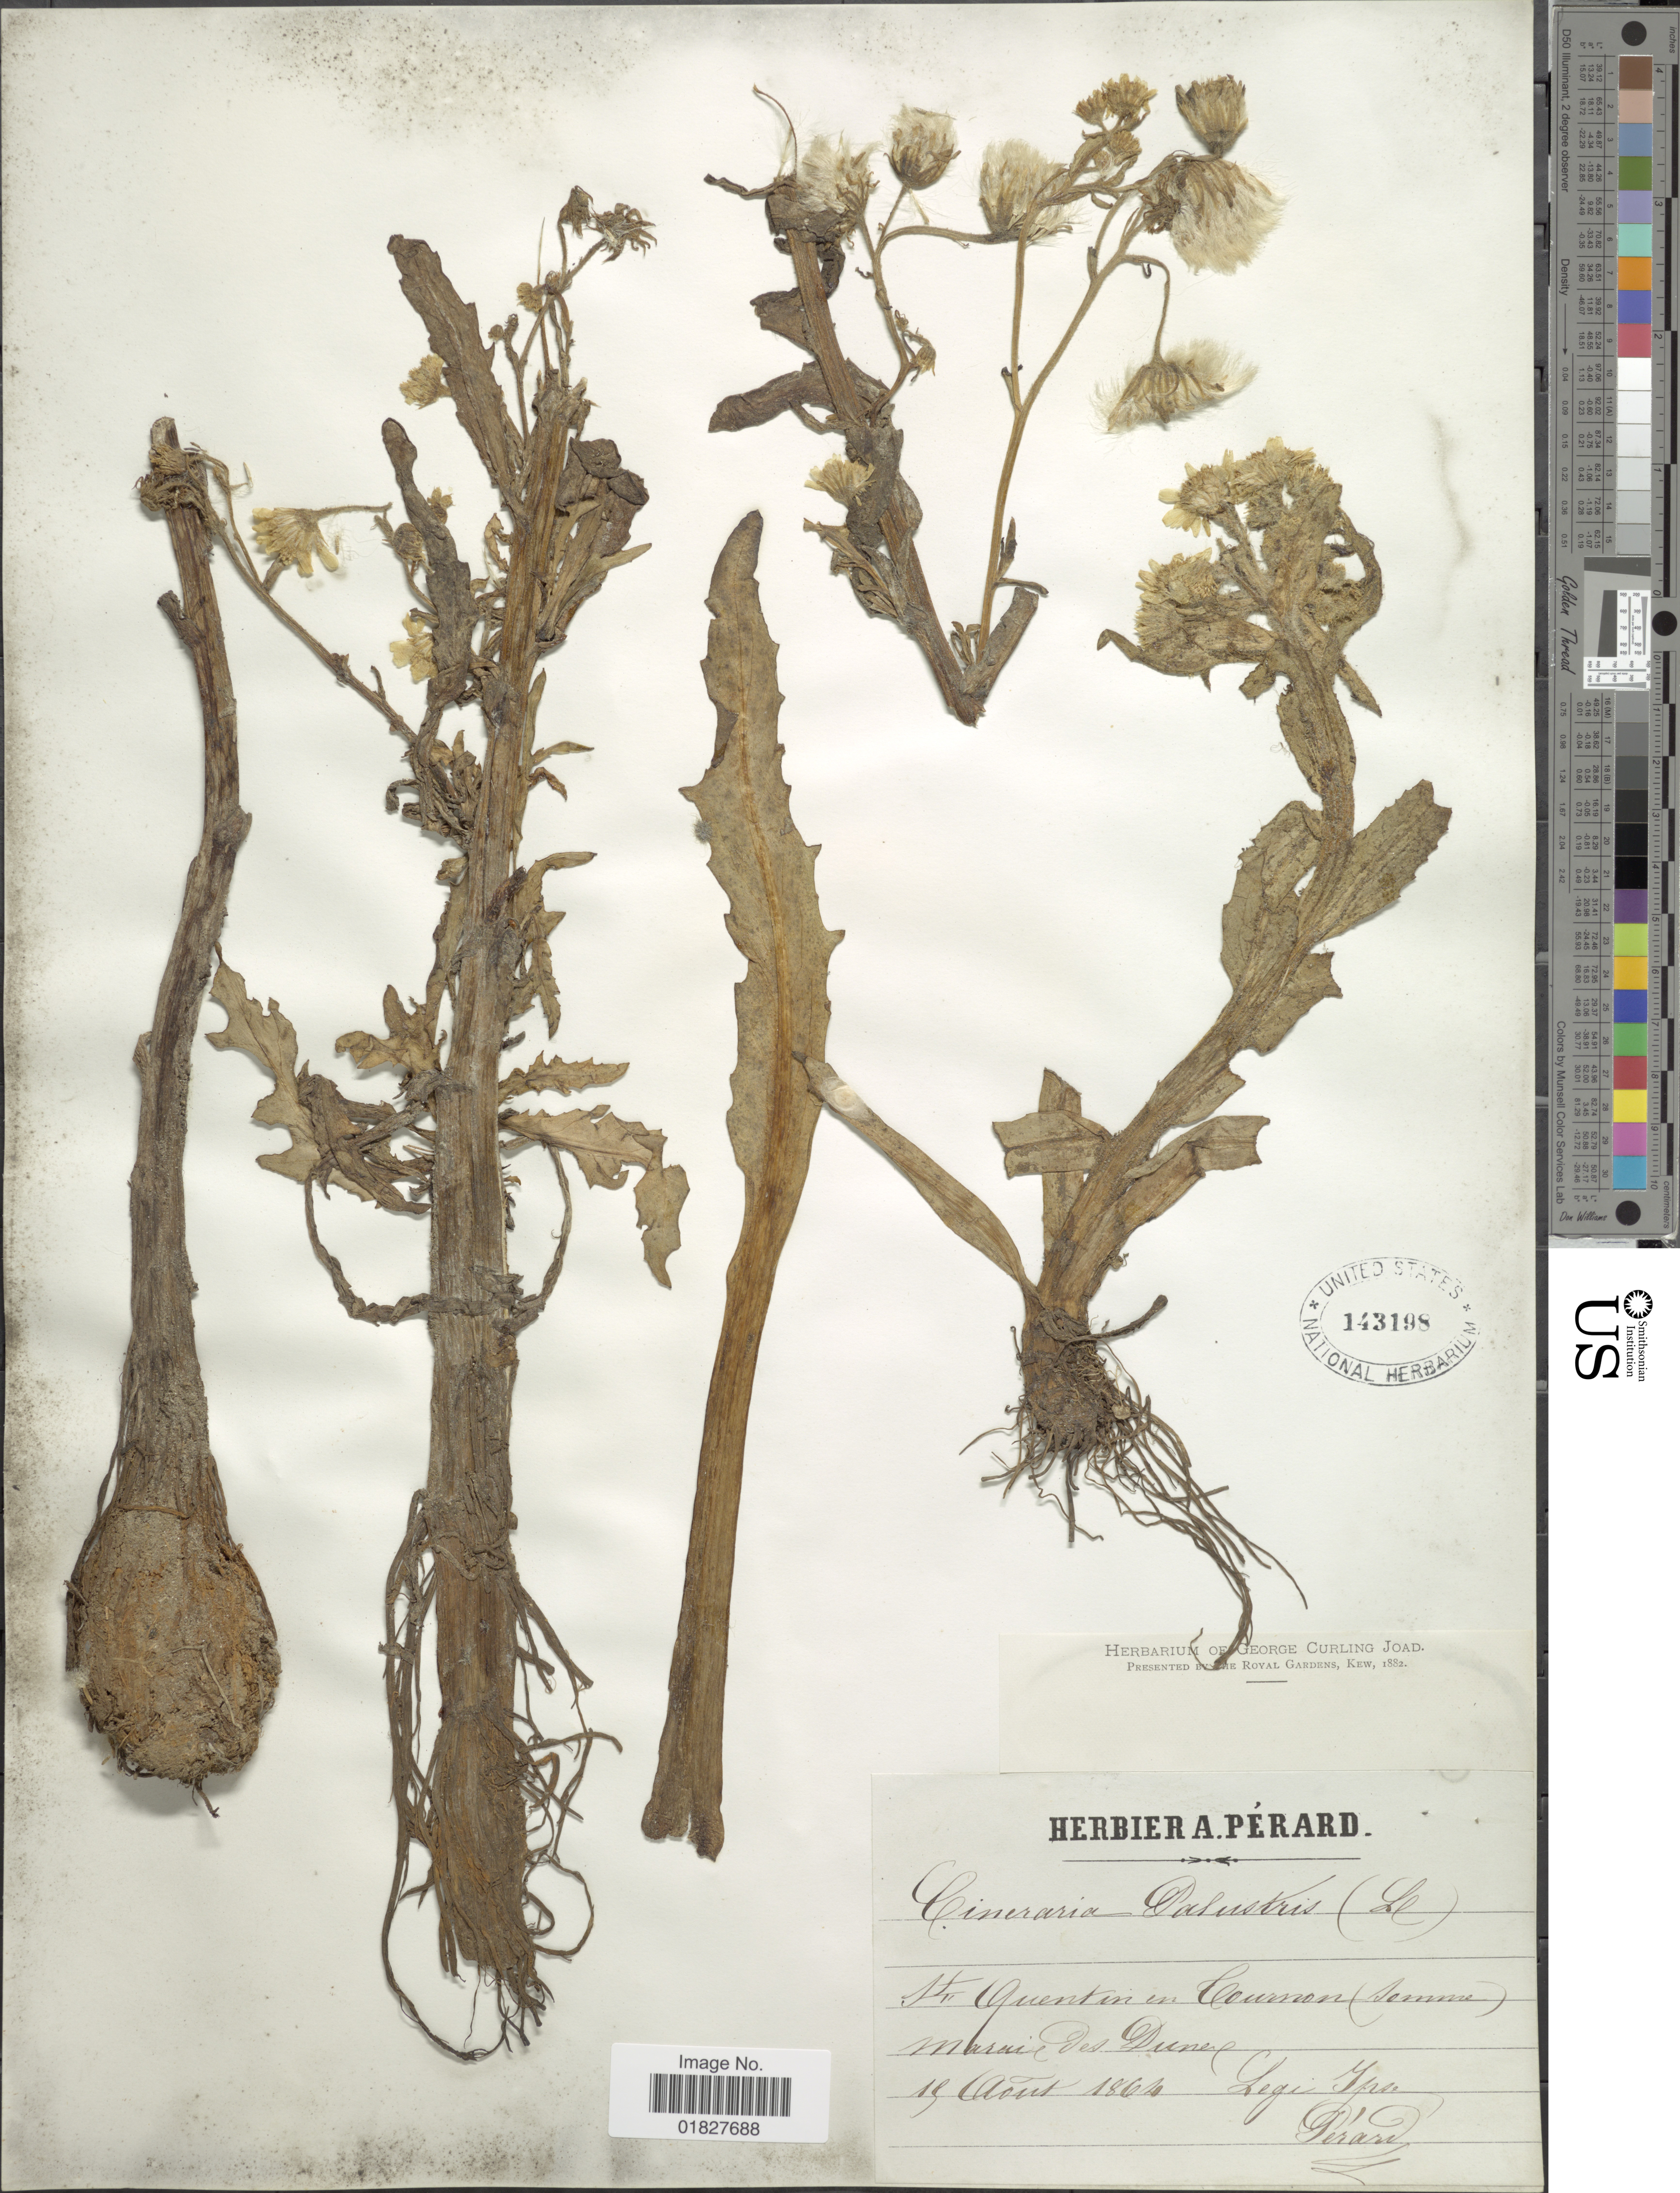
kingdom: Plantae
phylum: Tracheophyta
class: Magnoliopsida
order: Asterales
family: Asteraceae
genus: Cineraria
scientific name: Cineraria palustris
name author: (L.) L.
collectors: -. Ipse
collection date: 1864-08-18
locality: St. Quentin en Coursnon (somme) marai des Dunes [interpreted]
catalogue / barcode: US 143198